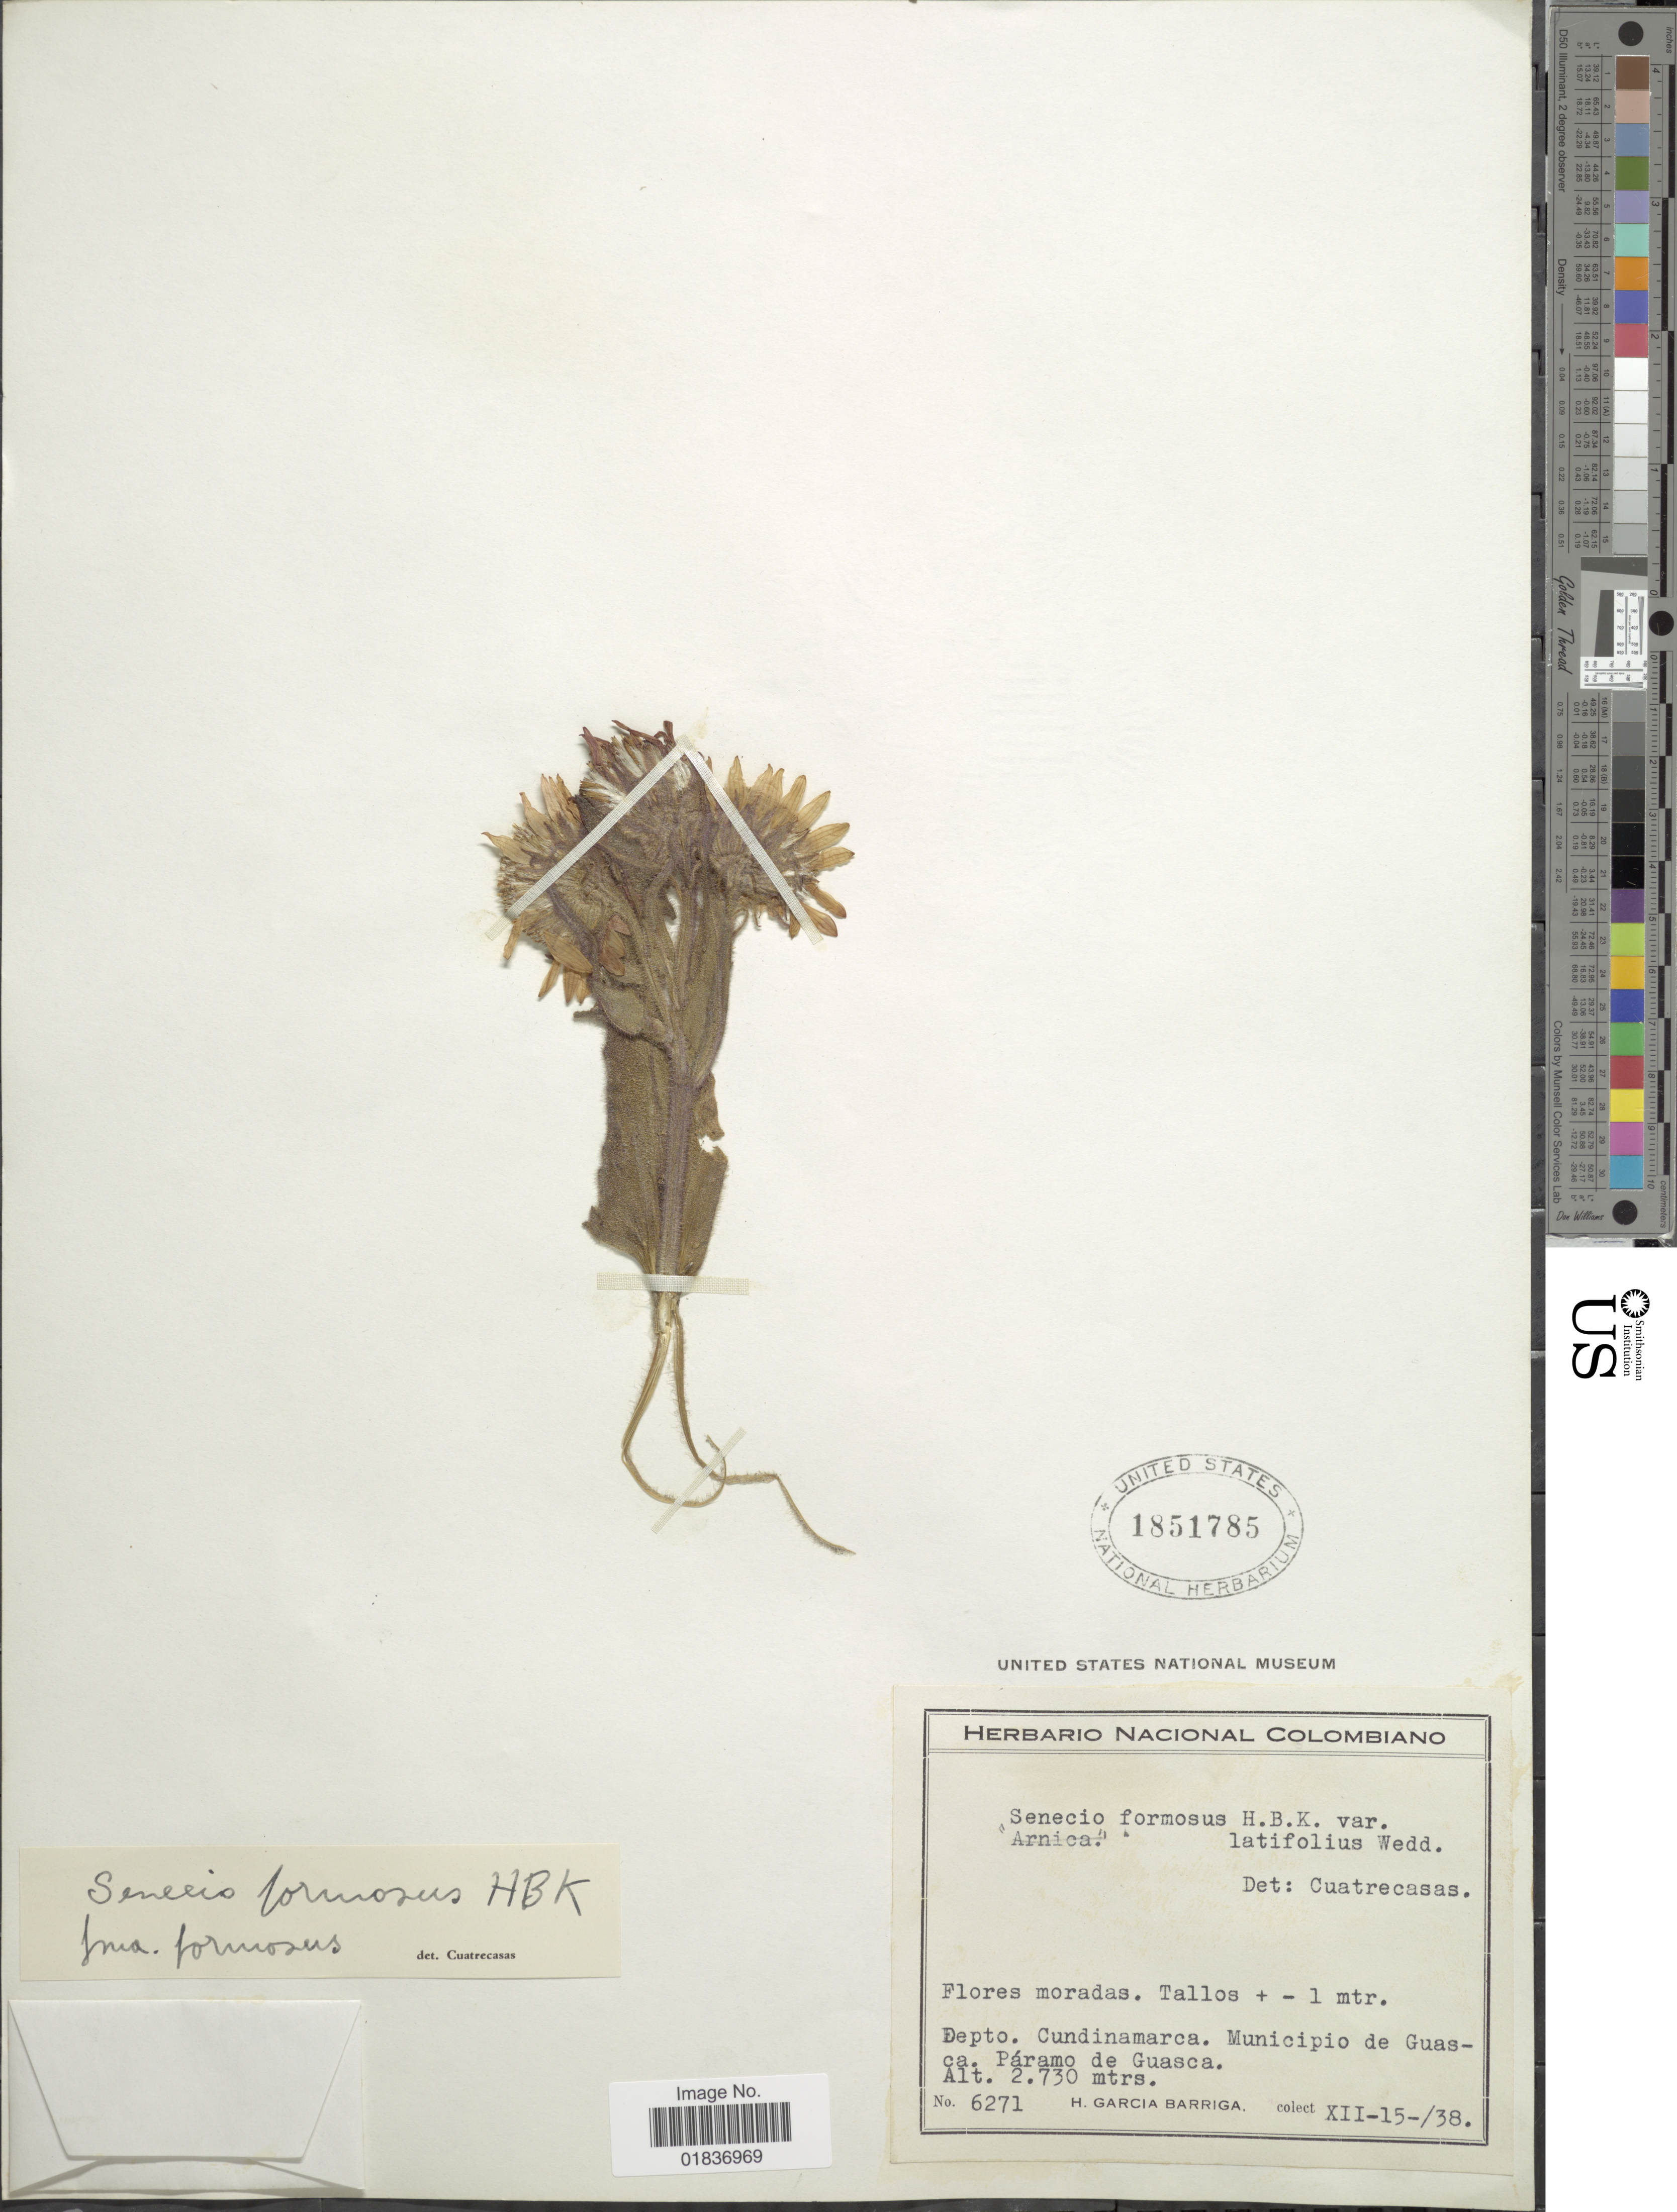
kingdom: Plantae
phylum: Tracheophyta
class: Magnoliopsida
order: Asterales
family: Asteraceae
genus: Senecio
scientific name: Senecio wedglacialis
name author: Cuatrec.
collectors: H. García Barriga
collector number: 6271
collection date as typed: Transcribed d/m/y: 15/12/38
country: Colombia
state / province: Cundinamarca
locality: Depto. Cundinamarca. Municipio de Guasca. Paramo de Guasca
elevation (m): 2730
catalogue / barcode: US 1851785